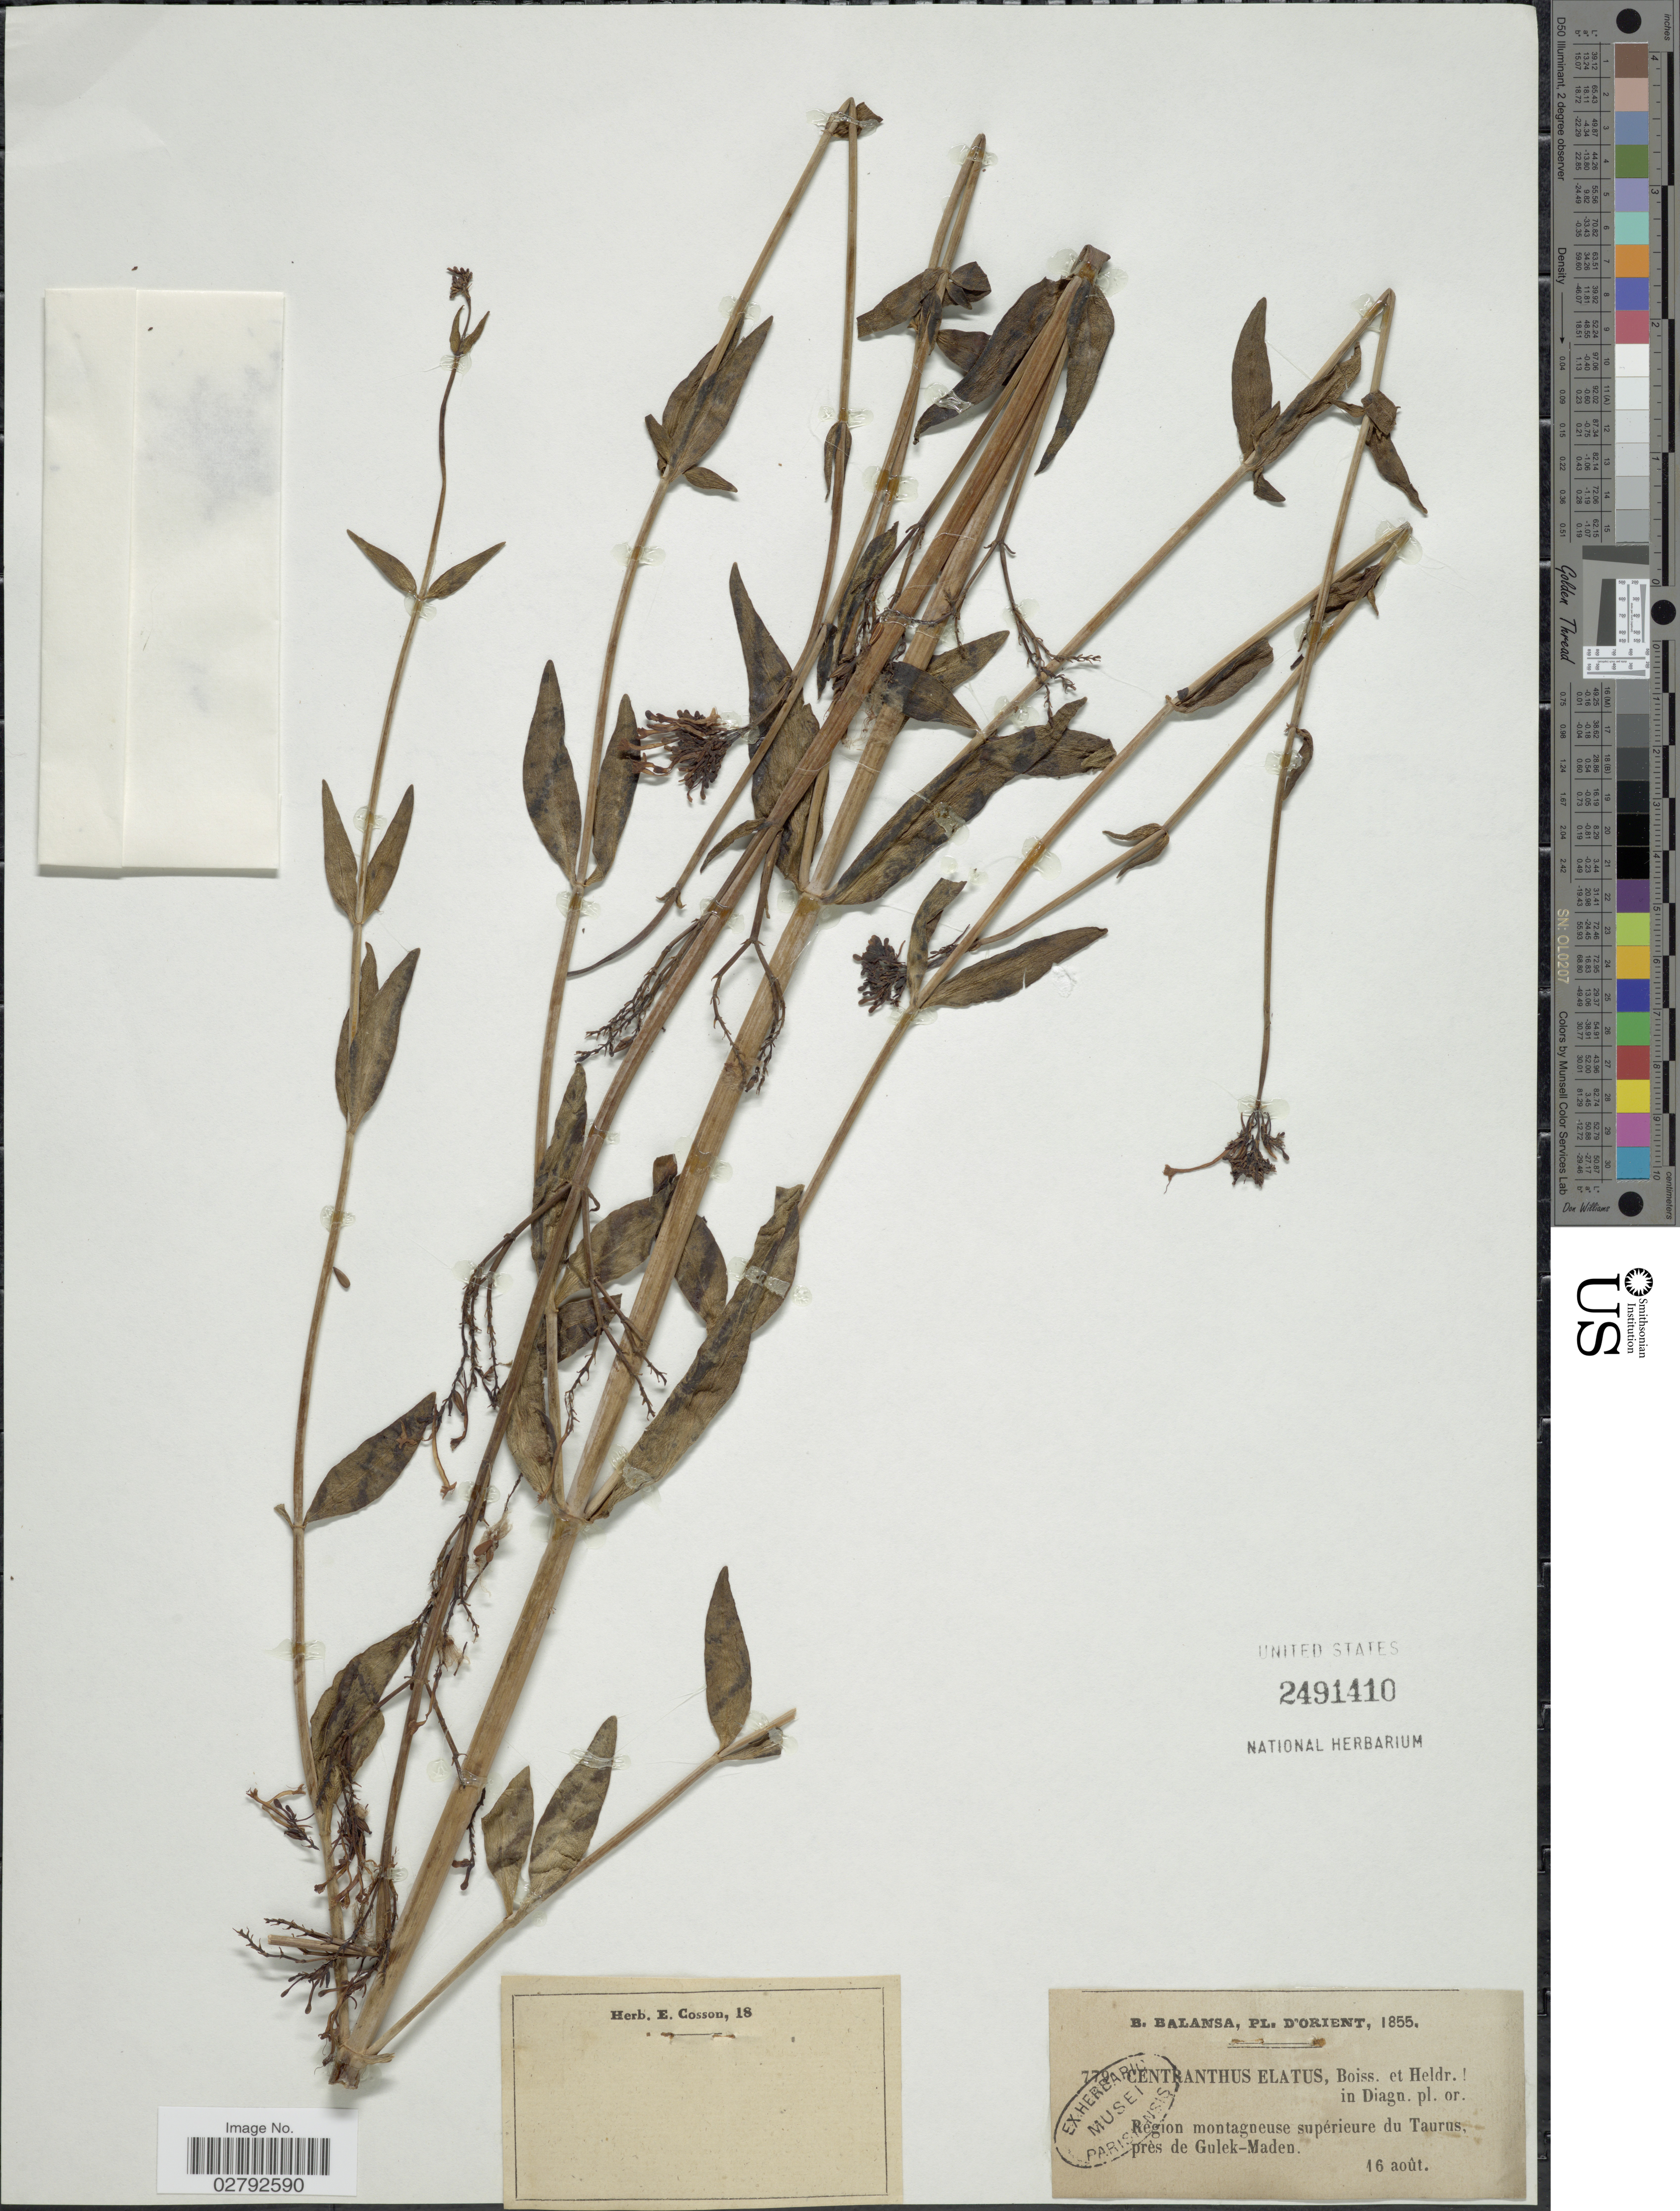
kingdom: Plantae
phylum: Tracheophyta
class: Magnoliopsida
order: Dipsacales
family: Caprifoliaceae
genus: Centranthus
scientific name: Centranthus elatus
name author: Boiss. & Heldr.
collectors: B. Balansa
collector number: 779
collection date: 1855-08-16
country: Turkey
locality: D'Orient. Region montagneuse supérieure du Taurus, près de Gulek-Maden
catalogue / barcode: US 2491410